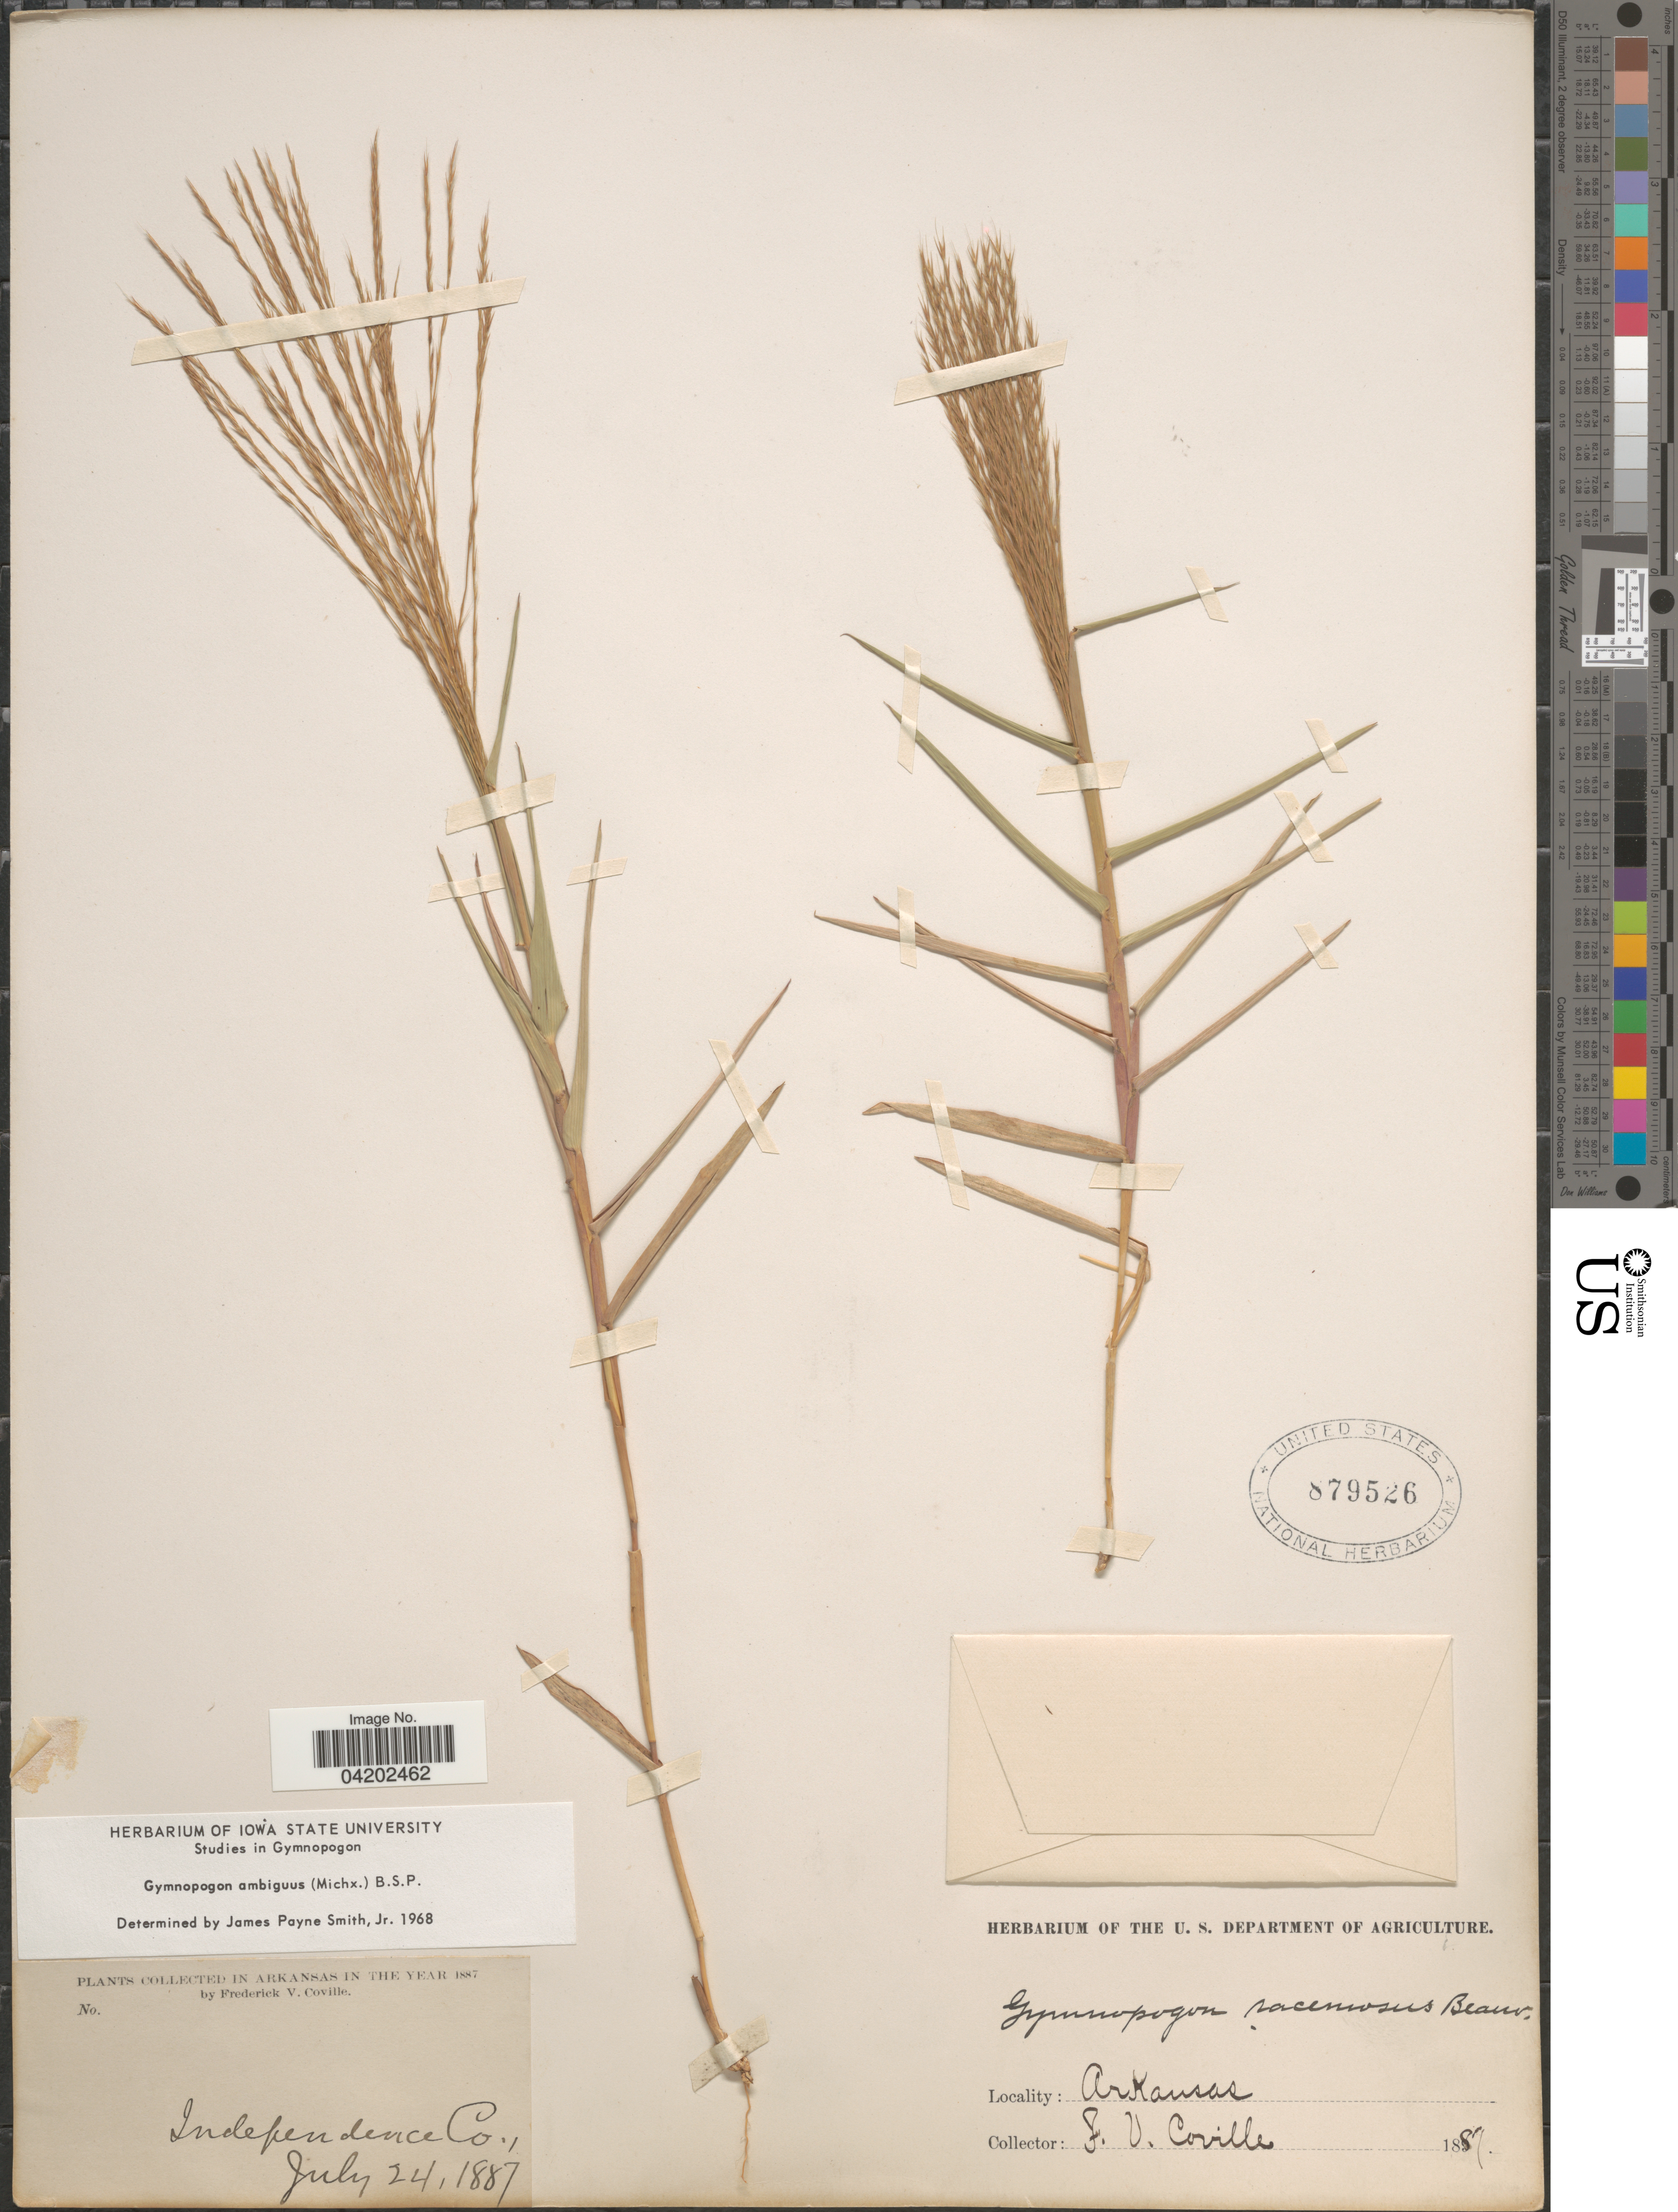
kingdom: Plantae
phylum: Tracheophyta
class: Liliopsida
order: Poales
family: Poaceae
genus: Gymnopogon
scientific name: Gymnopogon ambiguus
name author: (Michx.) Britton, Stearns & Poggenb.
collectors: F. V. Coville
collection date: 1887-07-24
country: United States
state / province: Arkansas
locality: Independence Co.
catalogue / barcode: US 879526